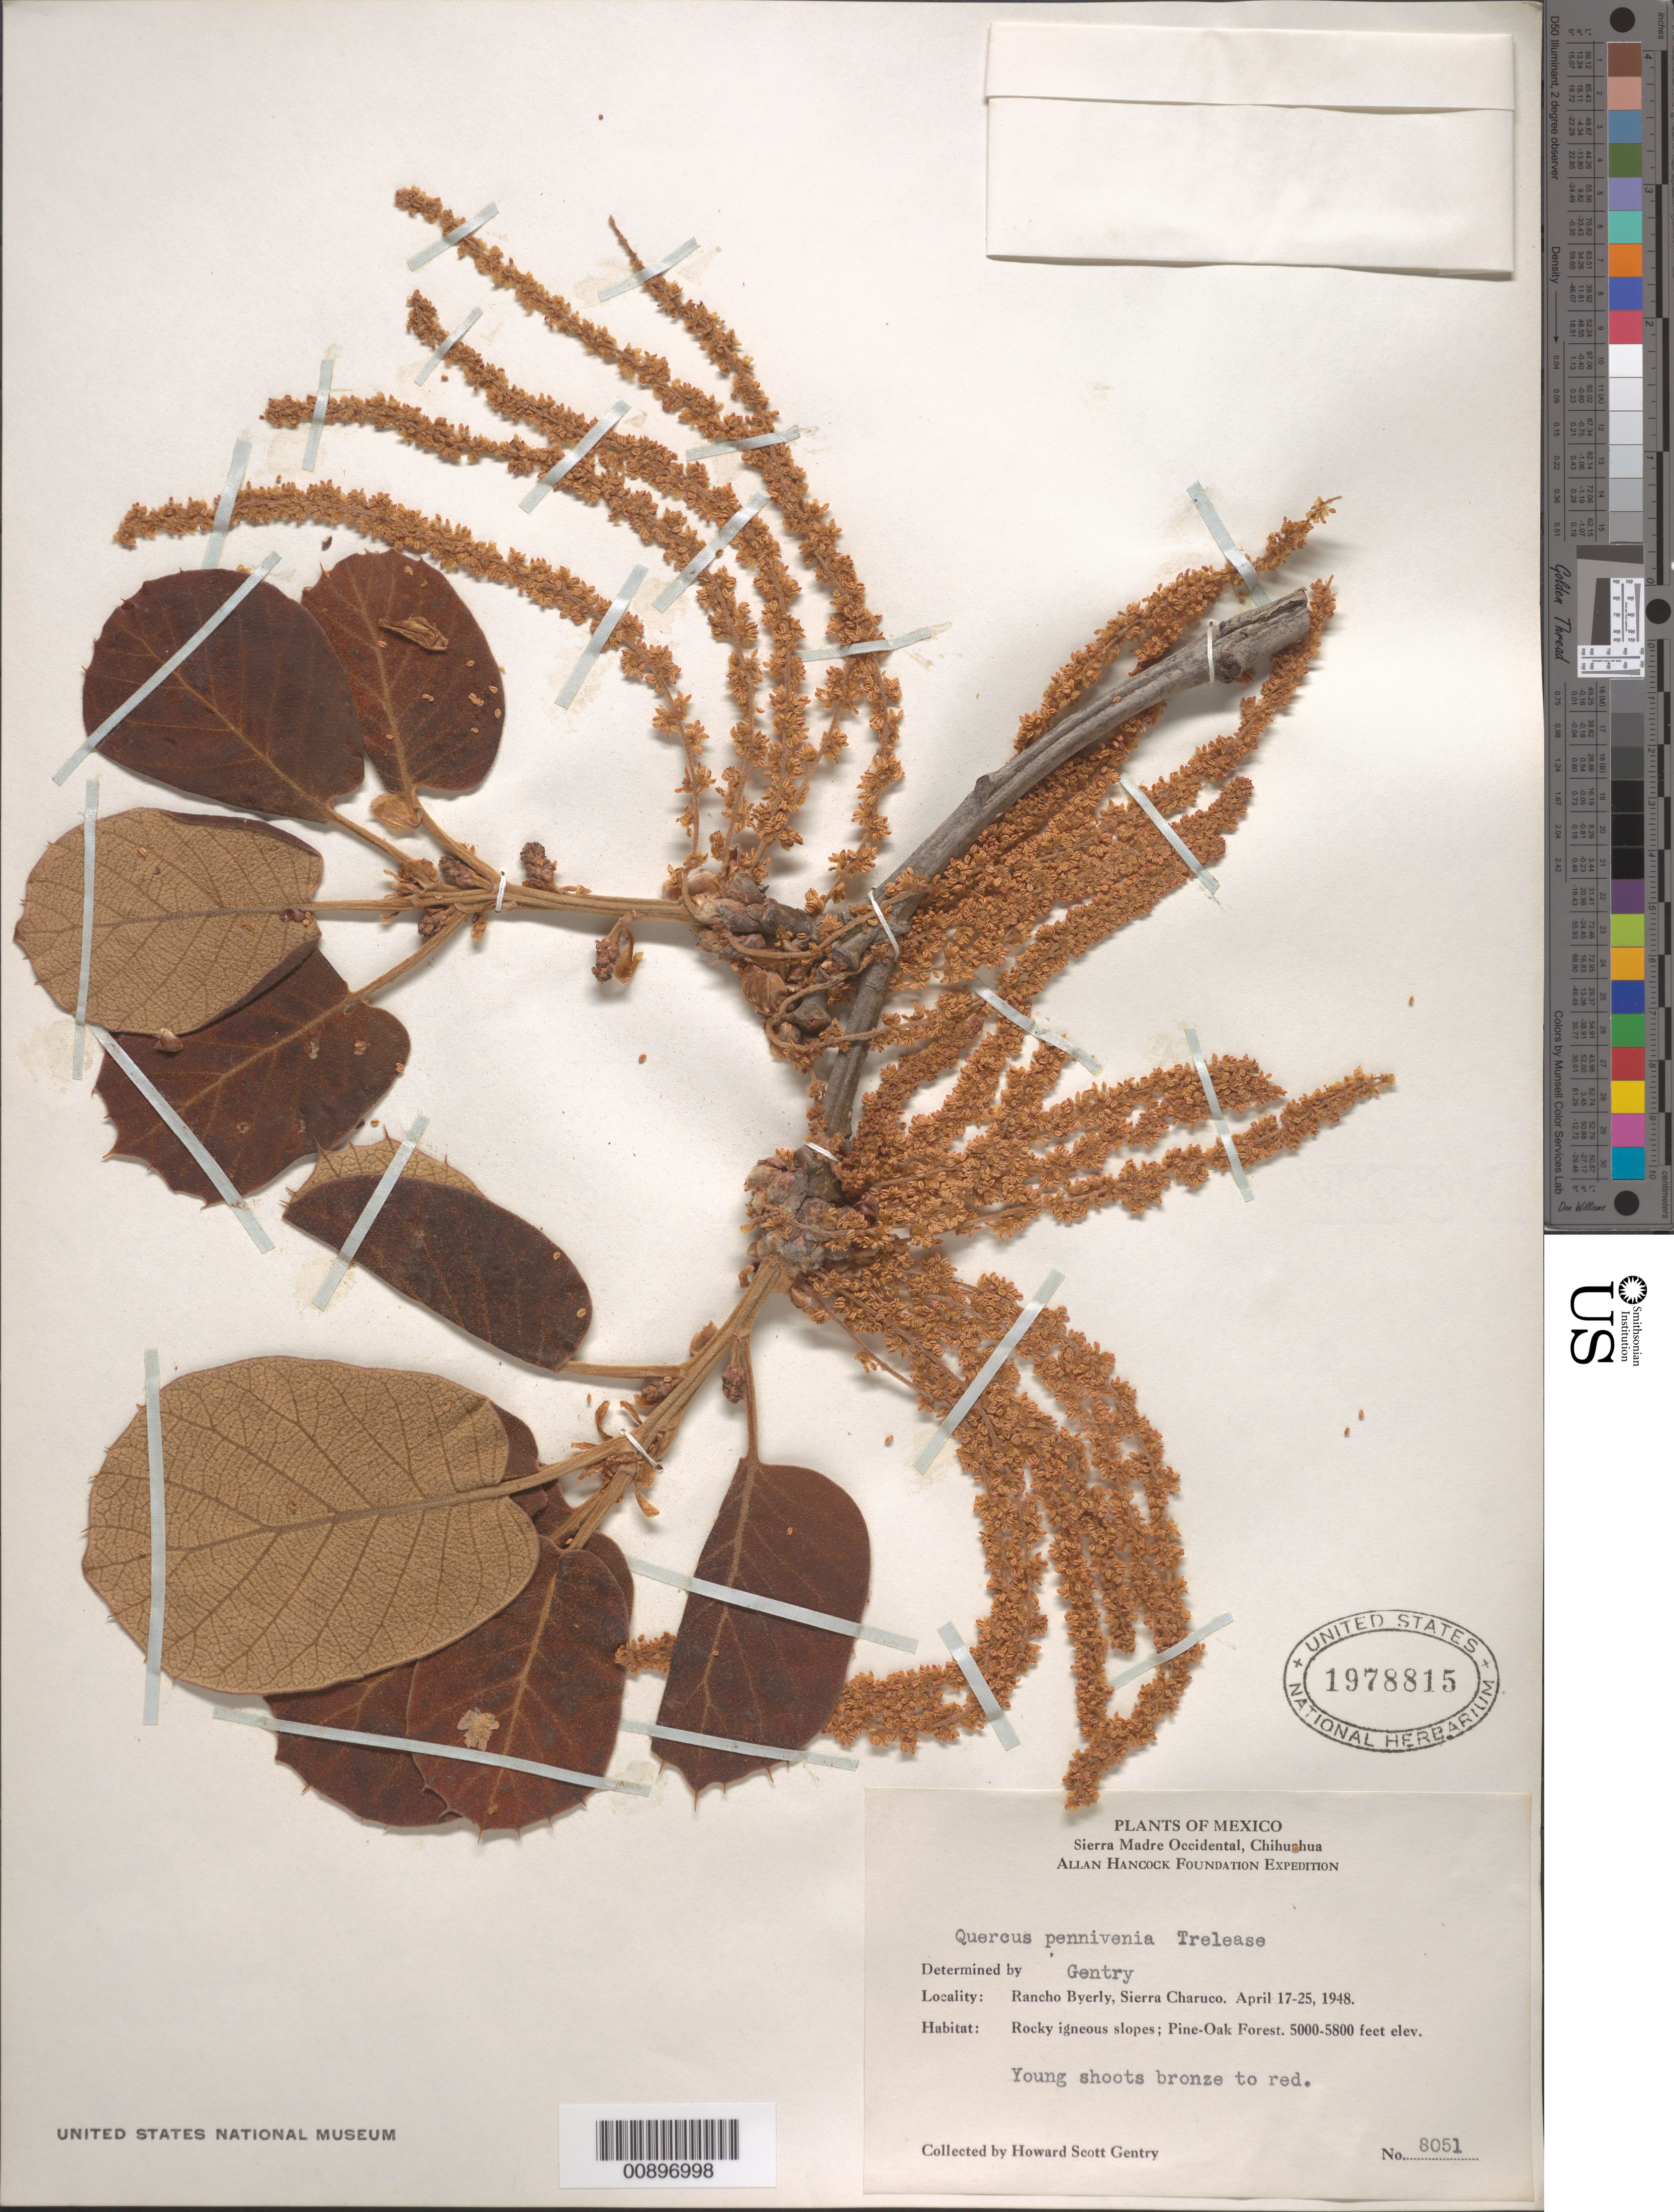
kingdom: Plantae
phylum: Tracheophyta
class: Magnoliopsida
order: Fagales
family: Fagaceae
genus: Quercus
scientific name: Quercus pennivenia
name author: Trel.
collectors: H. S. Gentry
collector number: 8051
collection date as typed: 17 Apr 1948 to 25 Apr 1948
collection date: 1948-04-17/1948-04-25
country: Mexico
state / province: Chihuahua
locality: Rancho Byerly, Sierra Charuco, Chihuahua.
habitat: Rocky igneous slopes; Pine-Oak Forest.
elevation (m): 1524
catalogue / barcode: US 1978815